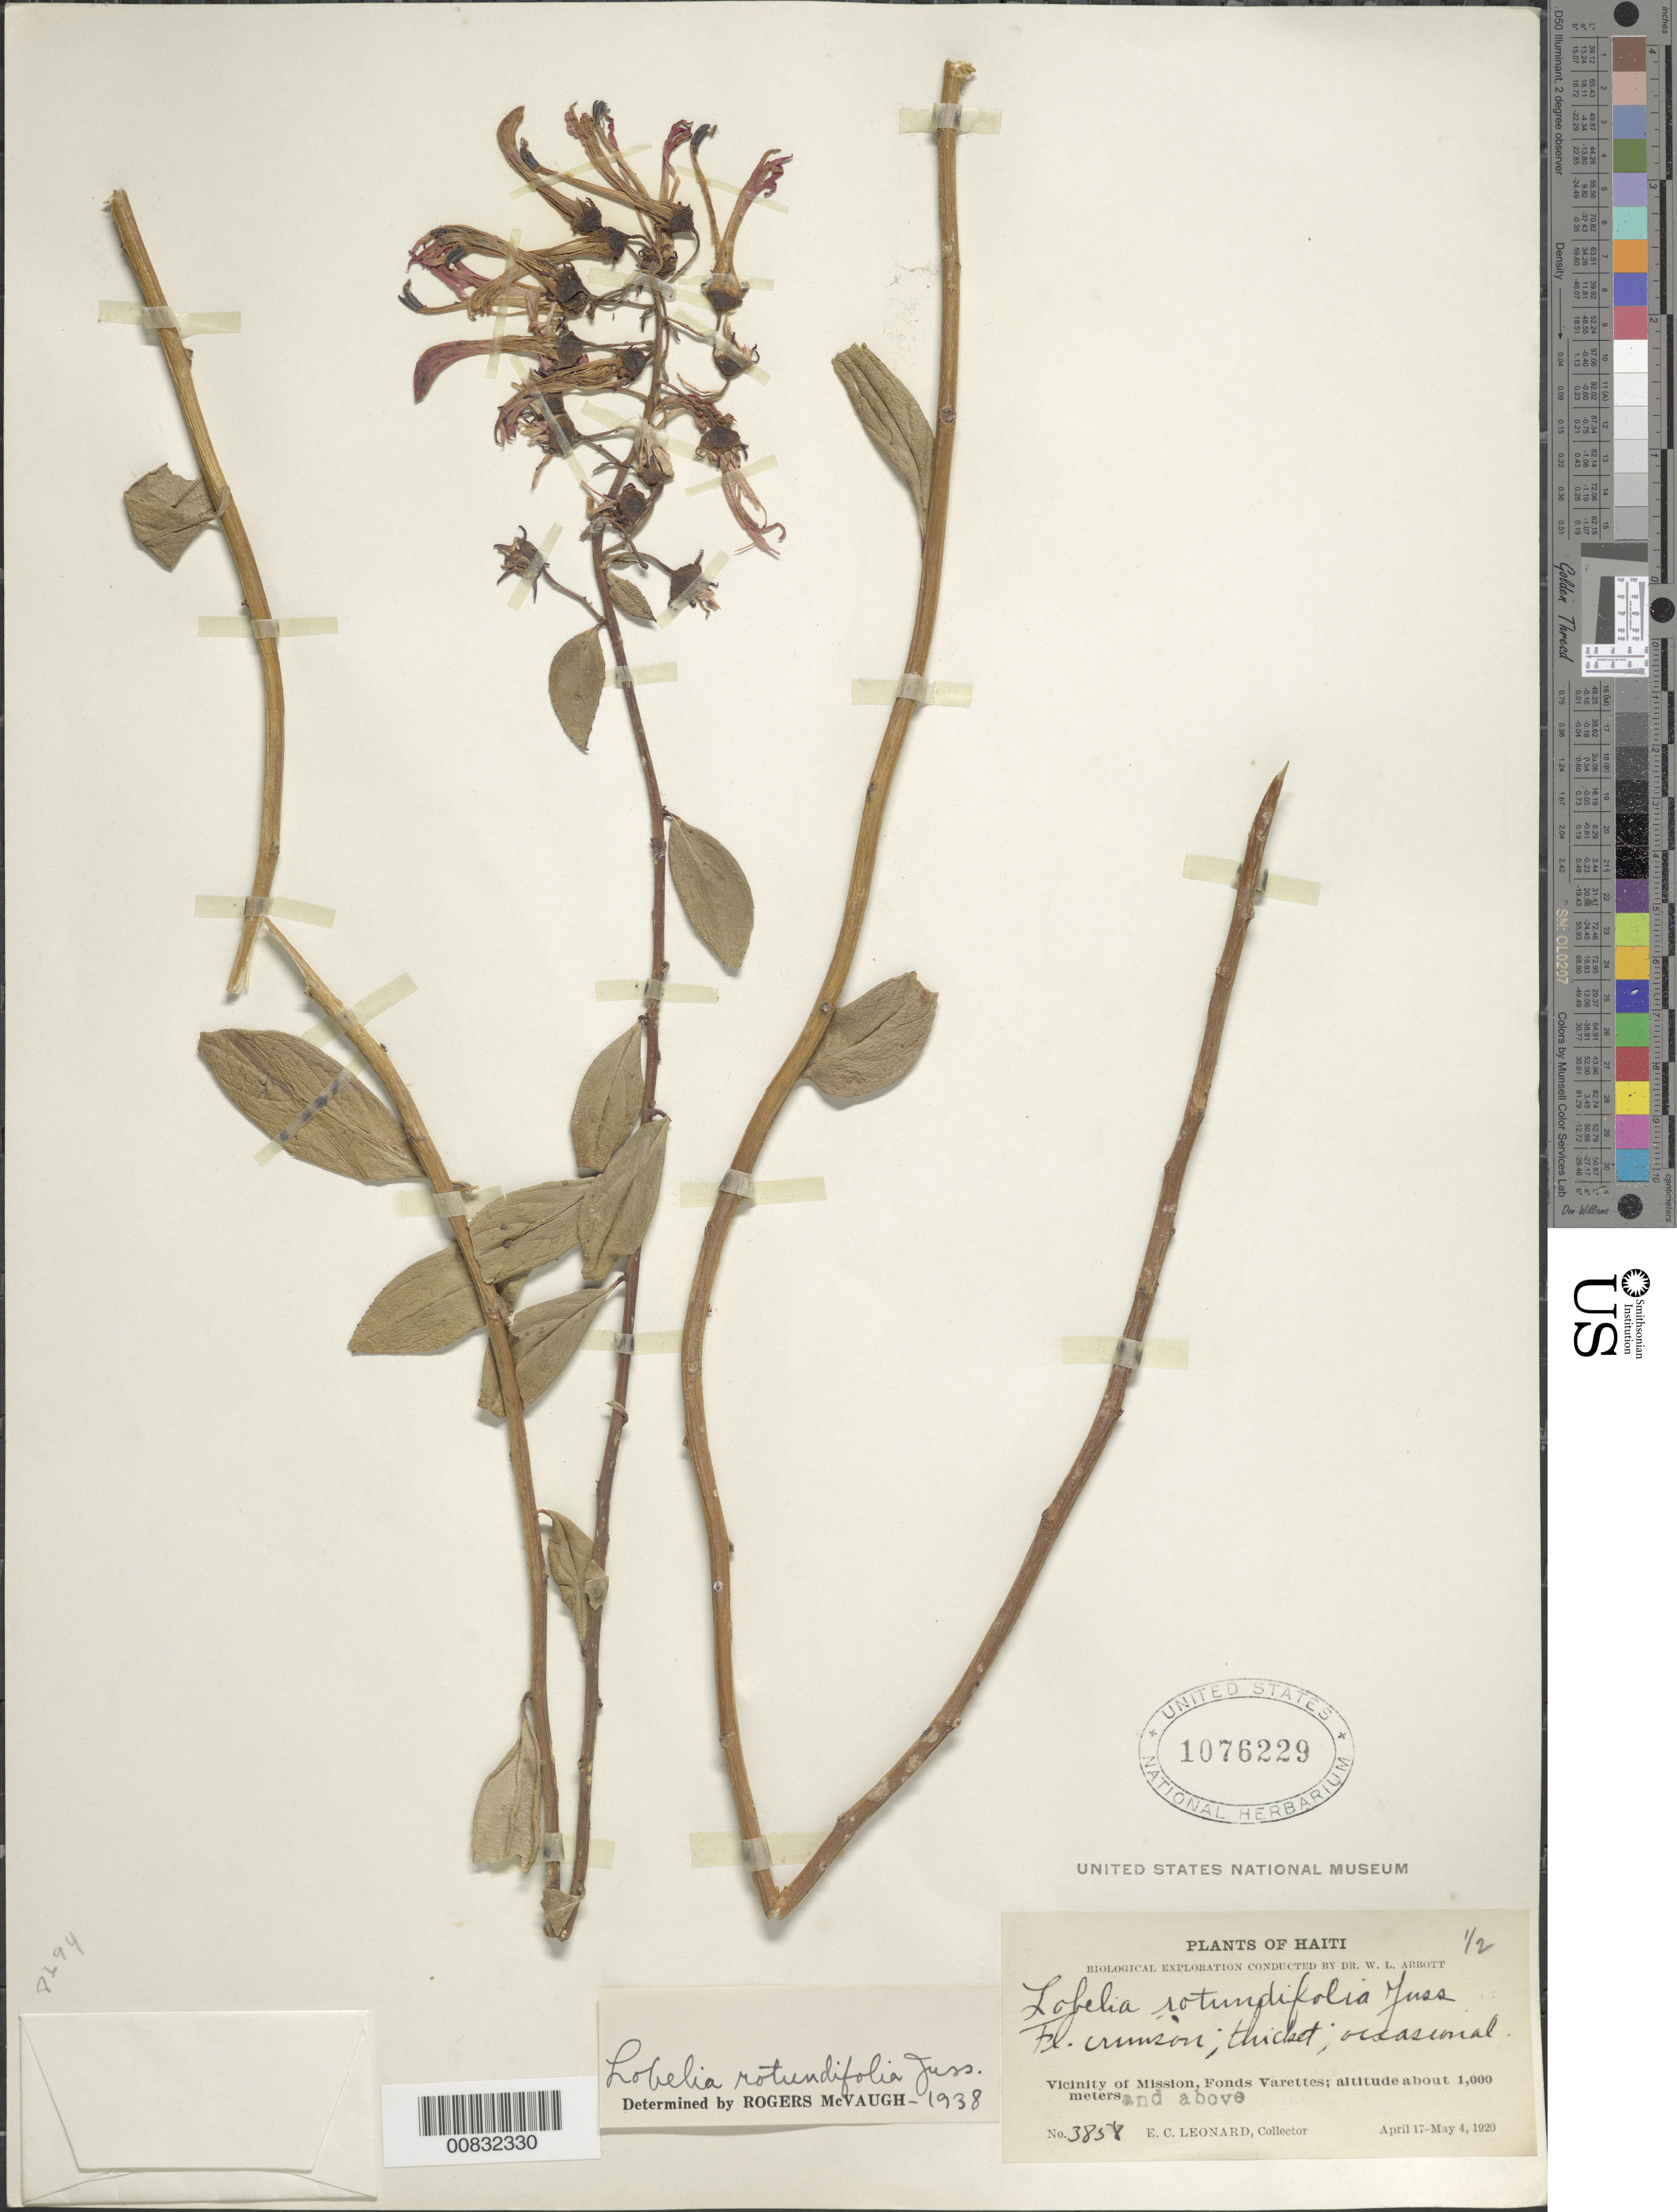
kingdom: Plantae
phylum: Tracheophyta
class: Magnoliopsida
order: Asterales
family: Campanulaceae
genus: Lobelia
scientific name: Lobelia rotundifolia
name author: Juss. ex A. DC.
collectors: E. C. Leonard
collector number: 3858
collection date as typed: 17 Apr 1920 to 04 May 1920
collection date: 1920-04-17/1920-05-04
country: Haiti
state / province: Ouest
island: Hispaniola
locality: Vicinity of Mission, Fond Verrettes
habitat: Thicket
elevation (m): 1000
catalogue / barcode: US 1076229